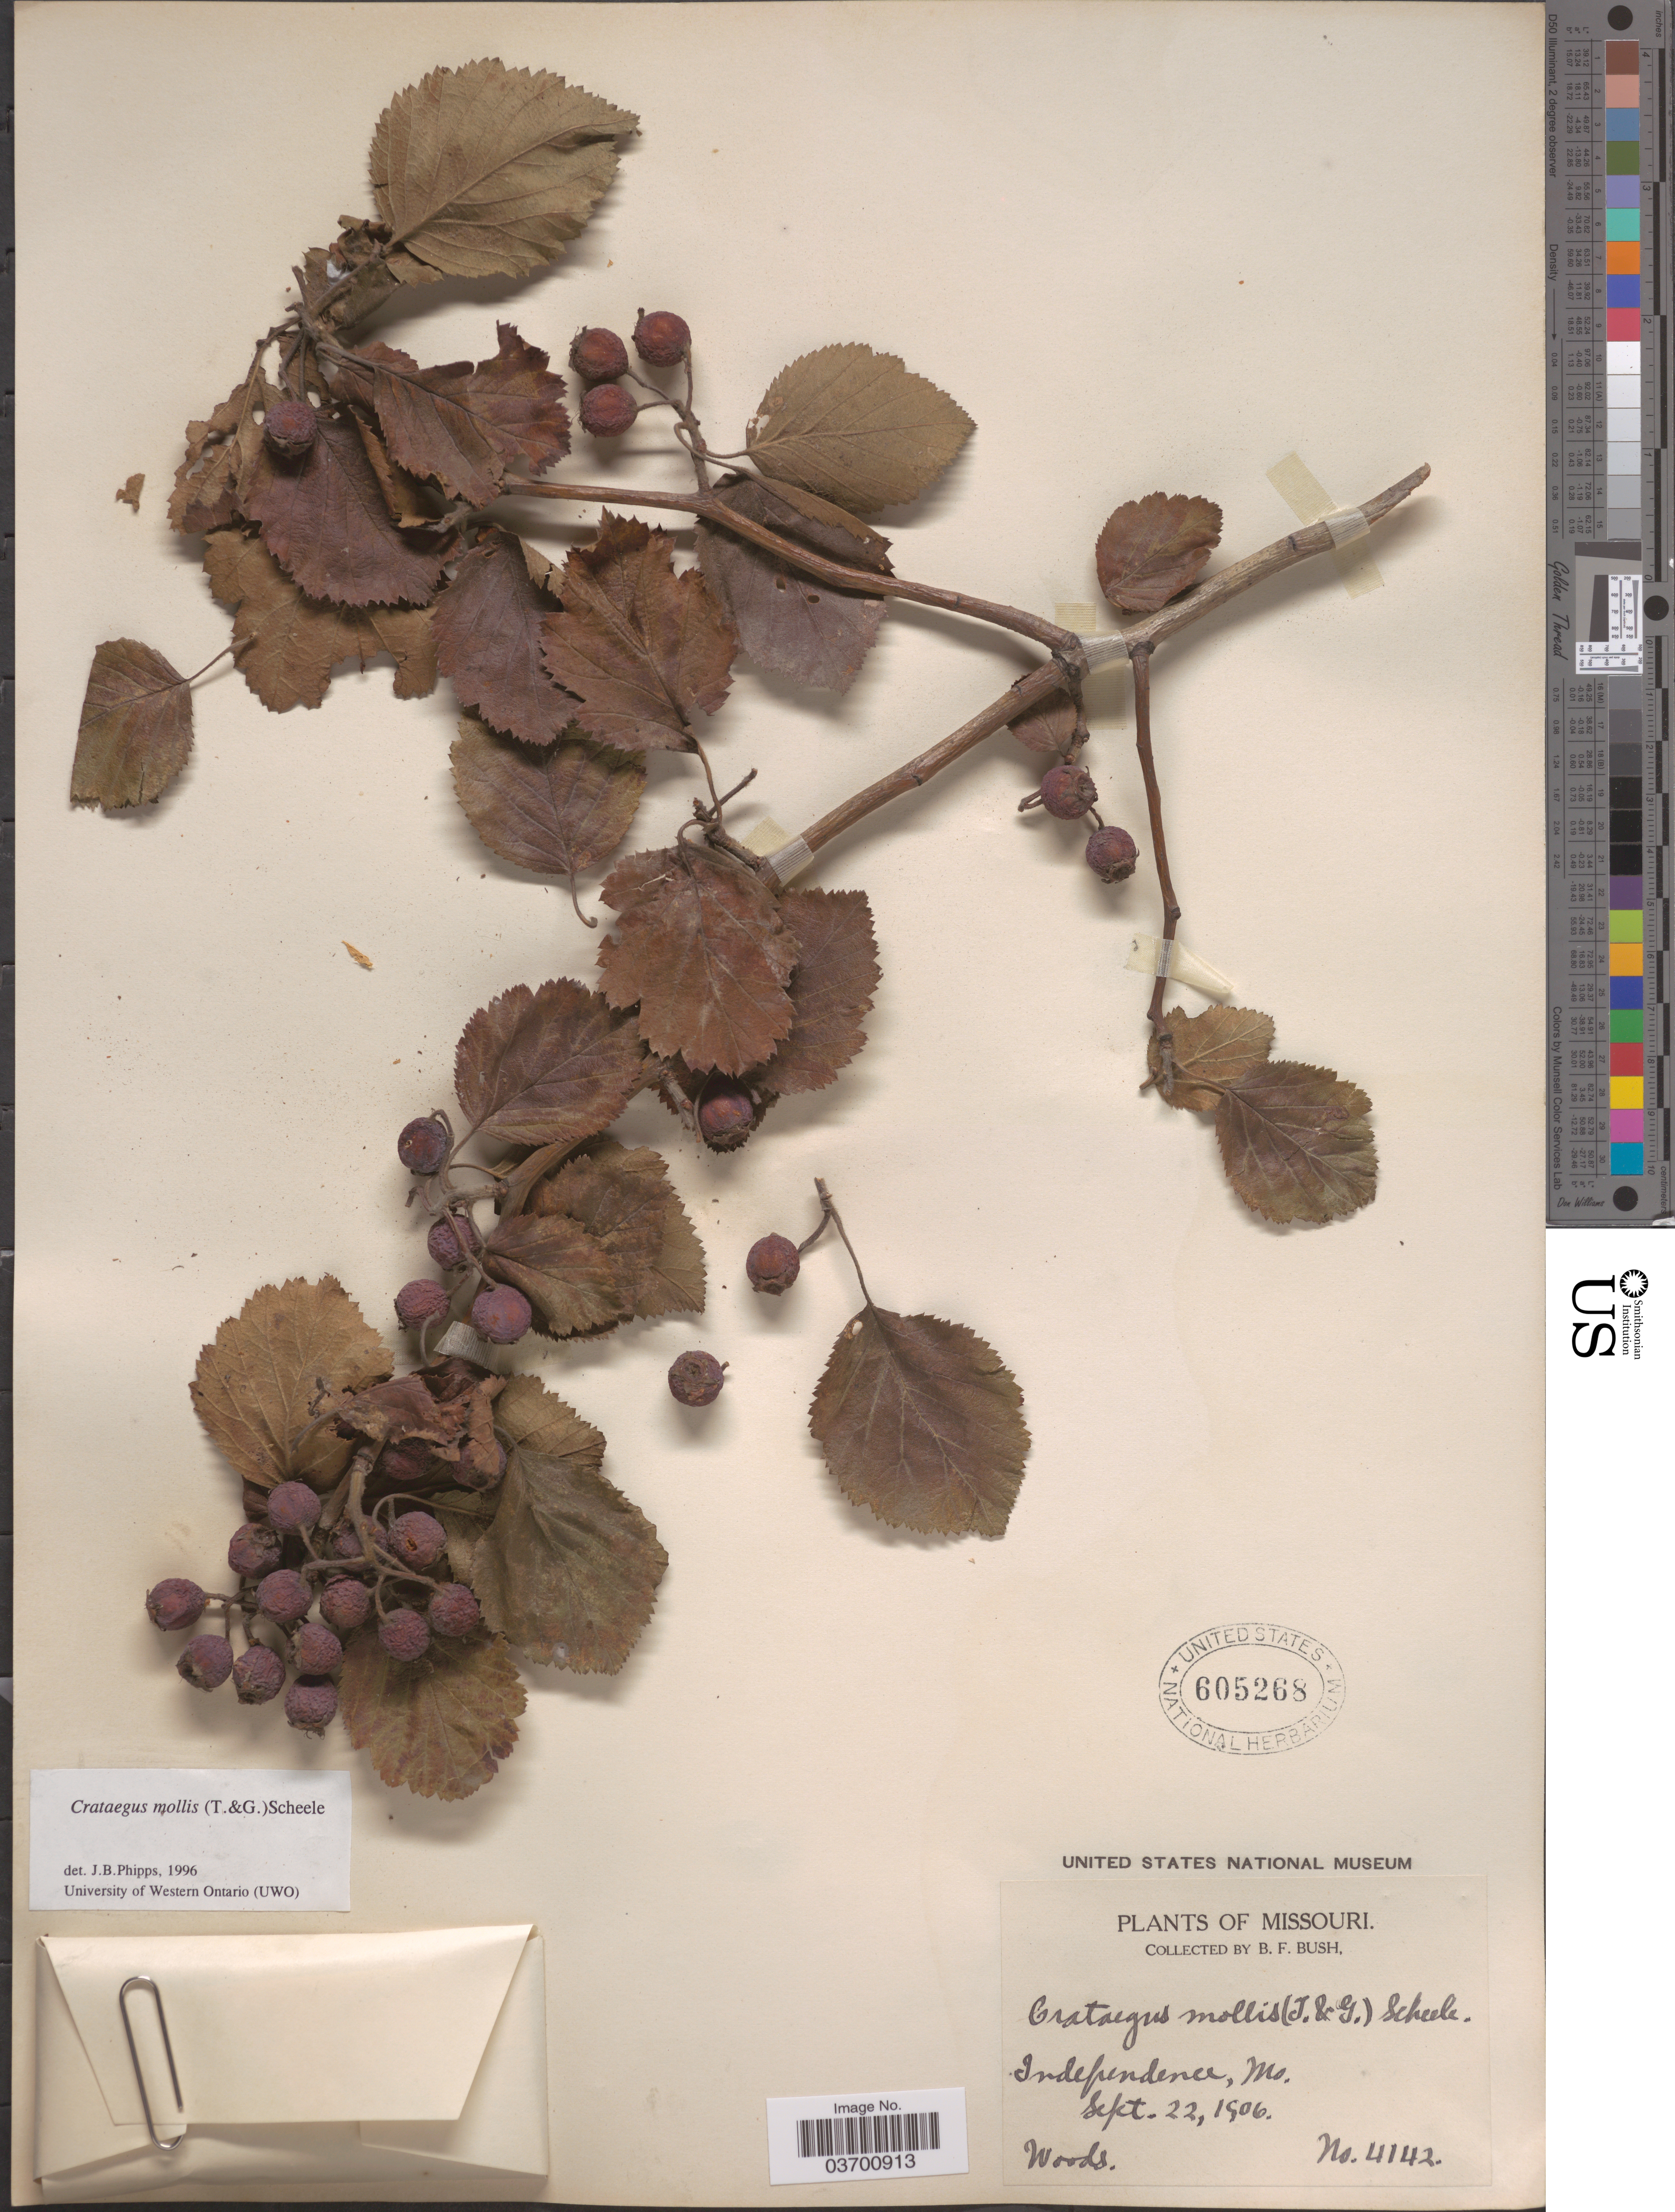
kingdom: Plantae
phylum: Tracheophyta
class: Magnoliopsida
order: Rosales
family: Rosaceae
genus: Crataegus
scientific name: Crataegus mollis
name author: (Torr. & A. Gray) Scheele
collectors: B. F. Bush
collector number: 4142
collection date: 1906-09-22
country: United States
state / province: Missouri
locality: Independence.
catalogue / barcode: US 605268